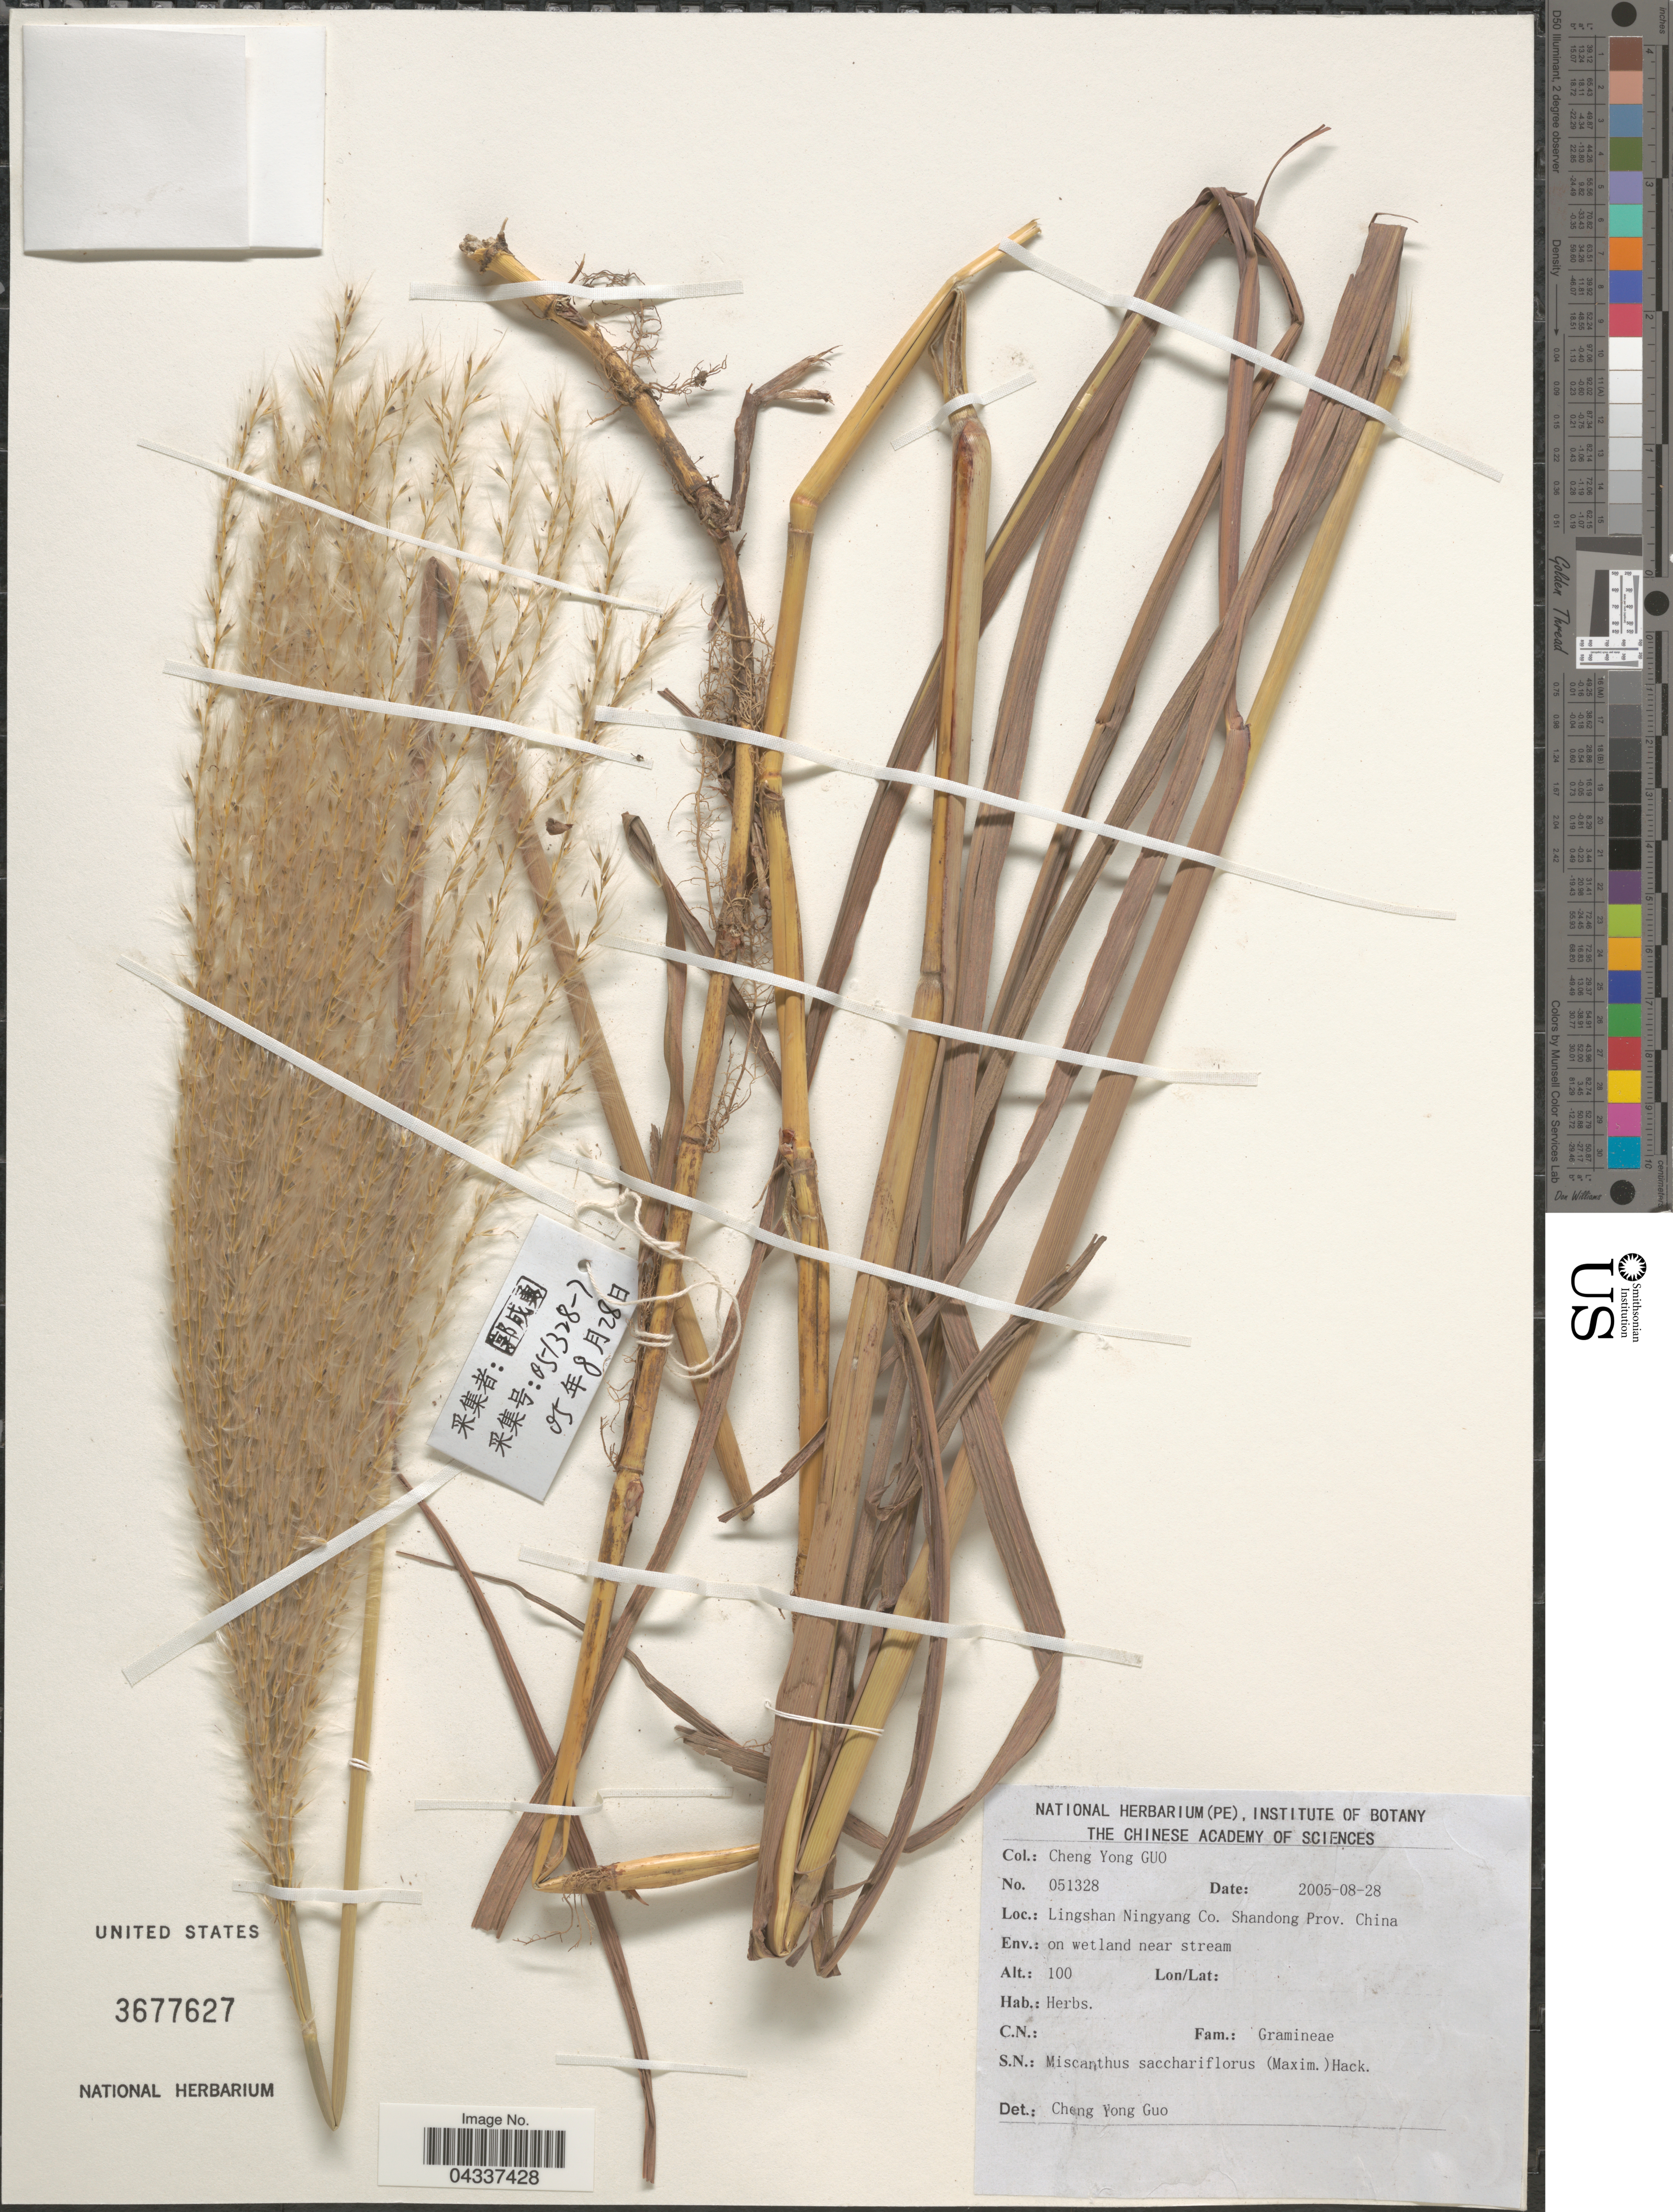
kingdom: Plantae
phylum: Tracheophyta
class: Liliopsida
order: Poales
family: Poaceae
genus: Miscanthus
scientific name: Miscanthus sacchariflorus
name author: (Maxim.) Hack.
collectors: Guo Chengyong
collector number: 051328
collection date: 2005-08-28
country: China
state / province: Shandong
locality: Lingshan Ningyang Co. On wetland near stream.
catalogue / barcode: US 3677627